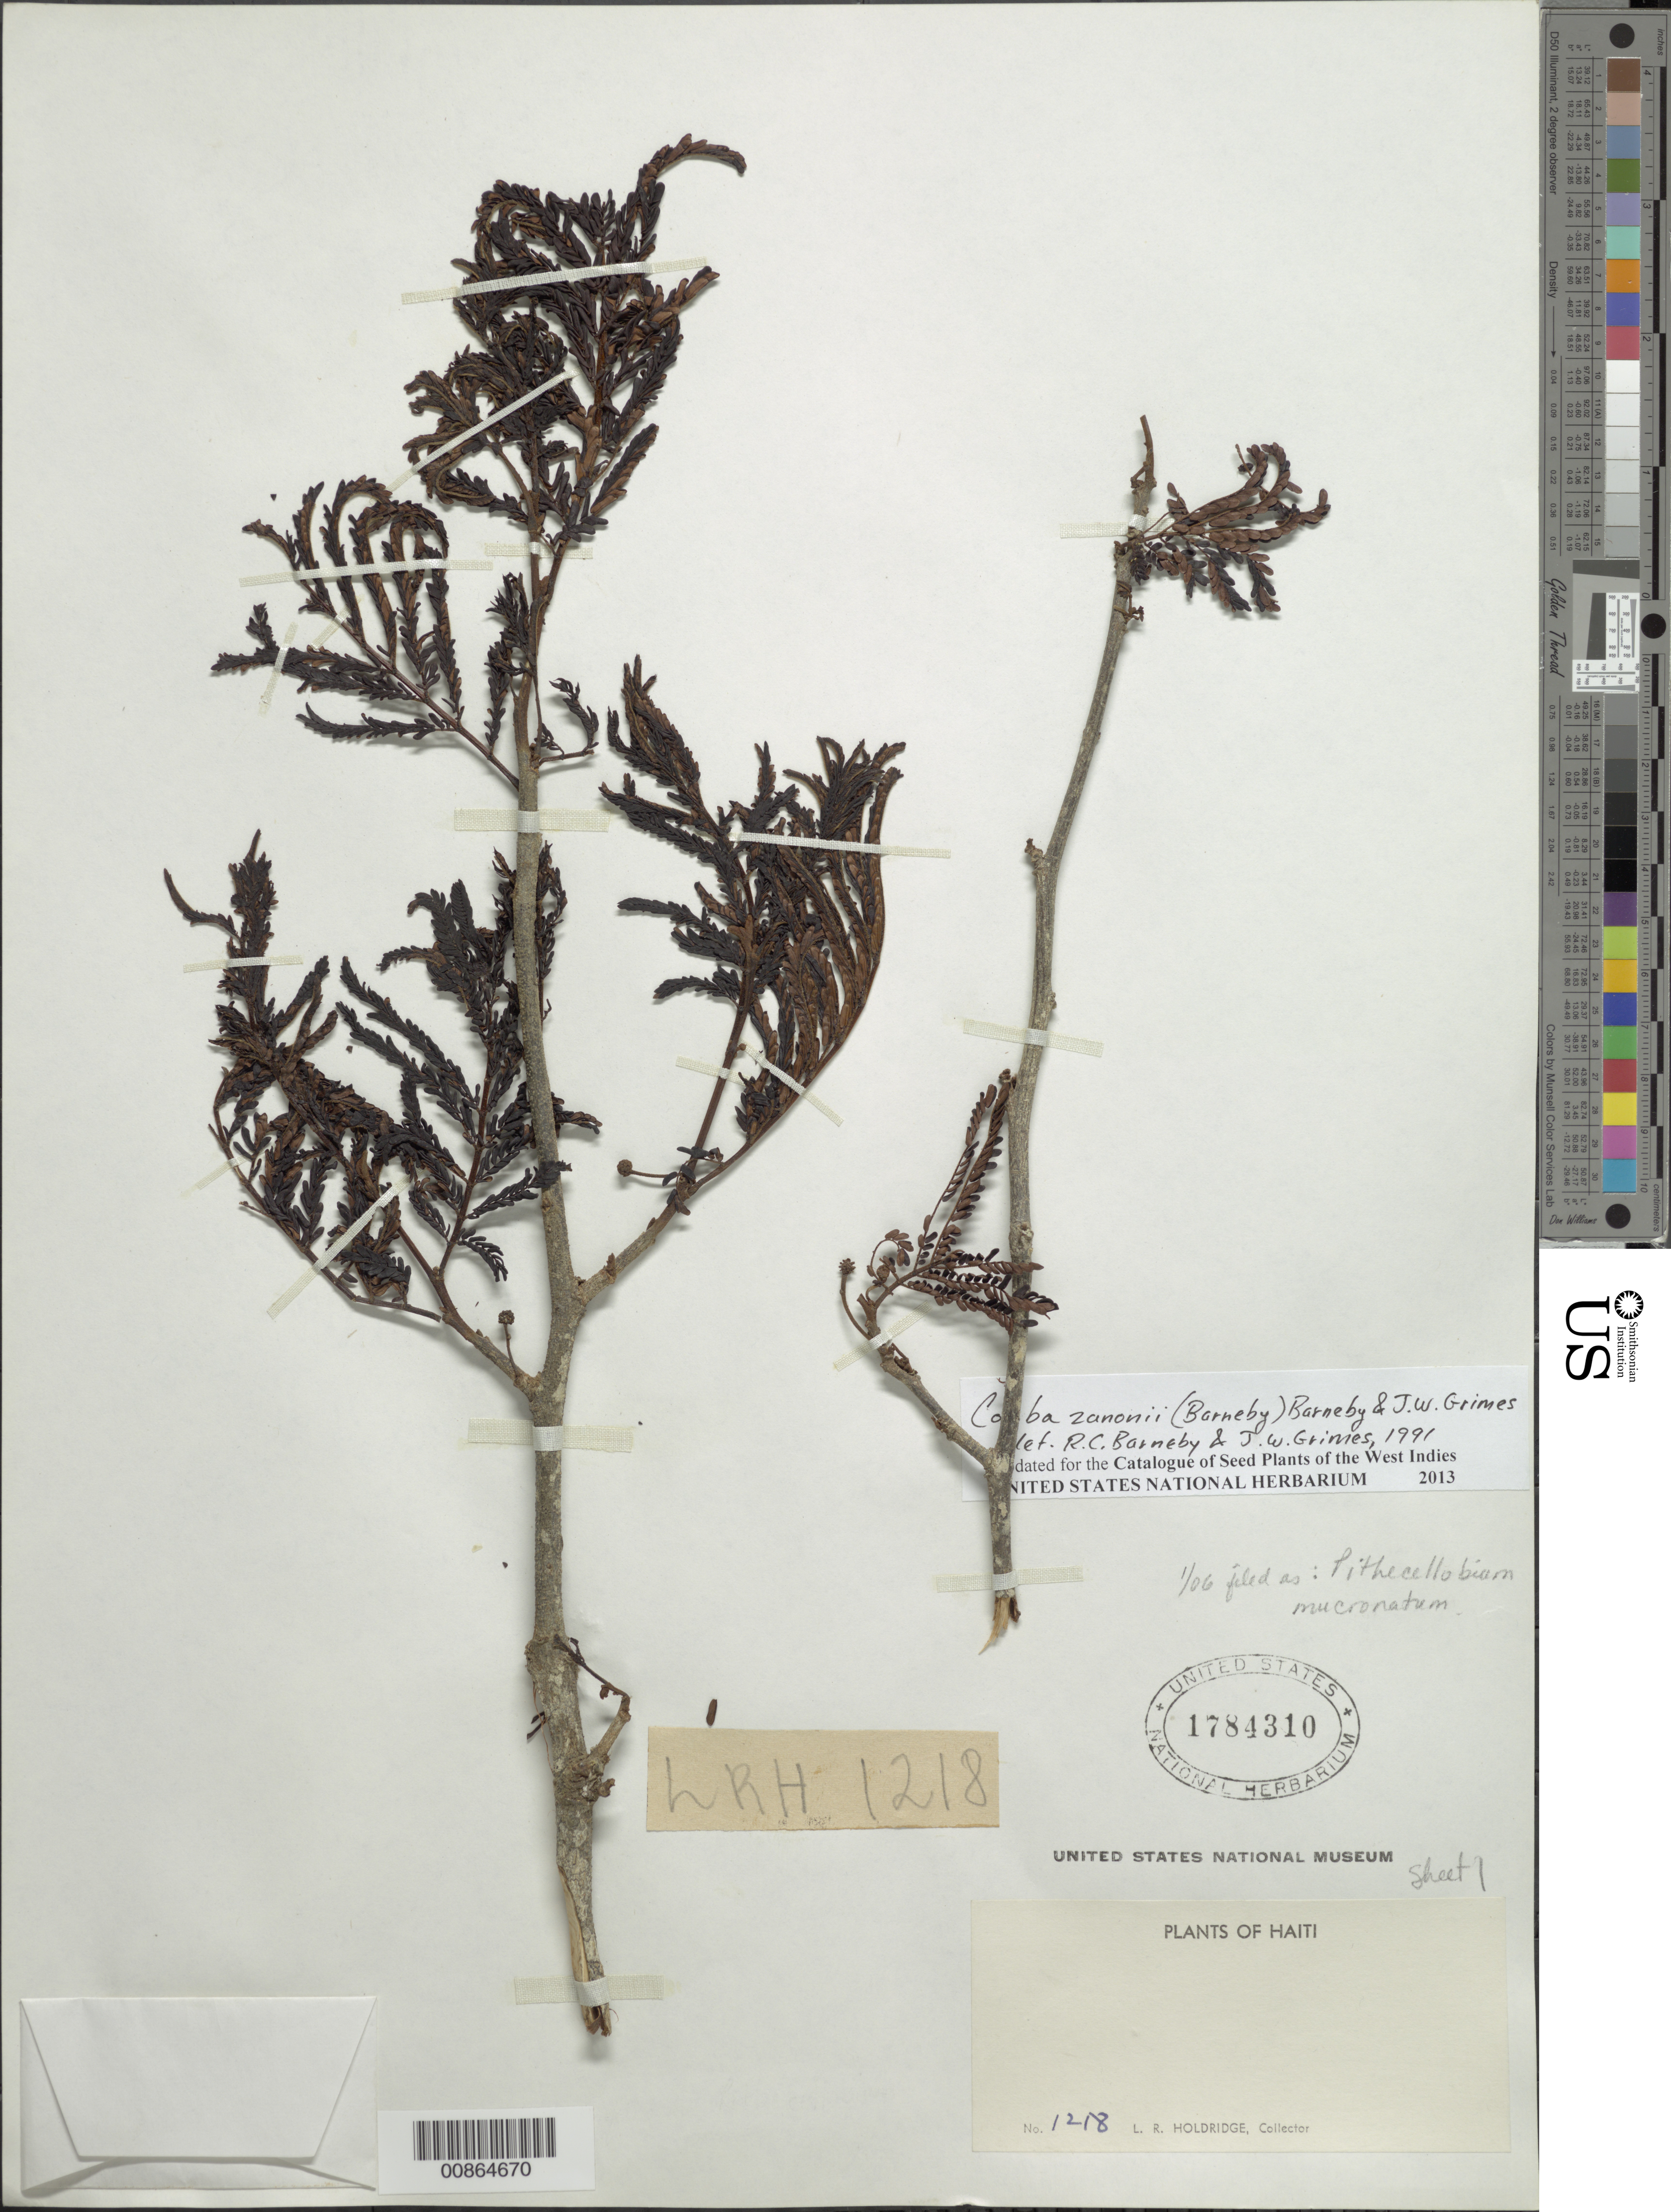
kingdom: Plantae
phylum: Tracheophyta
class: Magnoliopsida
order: Fabales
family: Fabaceae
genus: Cojoba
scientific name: Cojoba zanonii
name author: (Barneby) Barneby & J.W. Grimes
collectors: L. Holdridge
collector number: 1218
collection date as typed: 15 May 1942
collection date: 1942-05-15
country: Haiti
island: Hispaniola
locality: Jardin Bois, Mornes des Commissaires.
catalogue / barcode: US 1784310